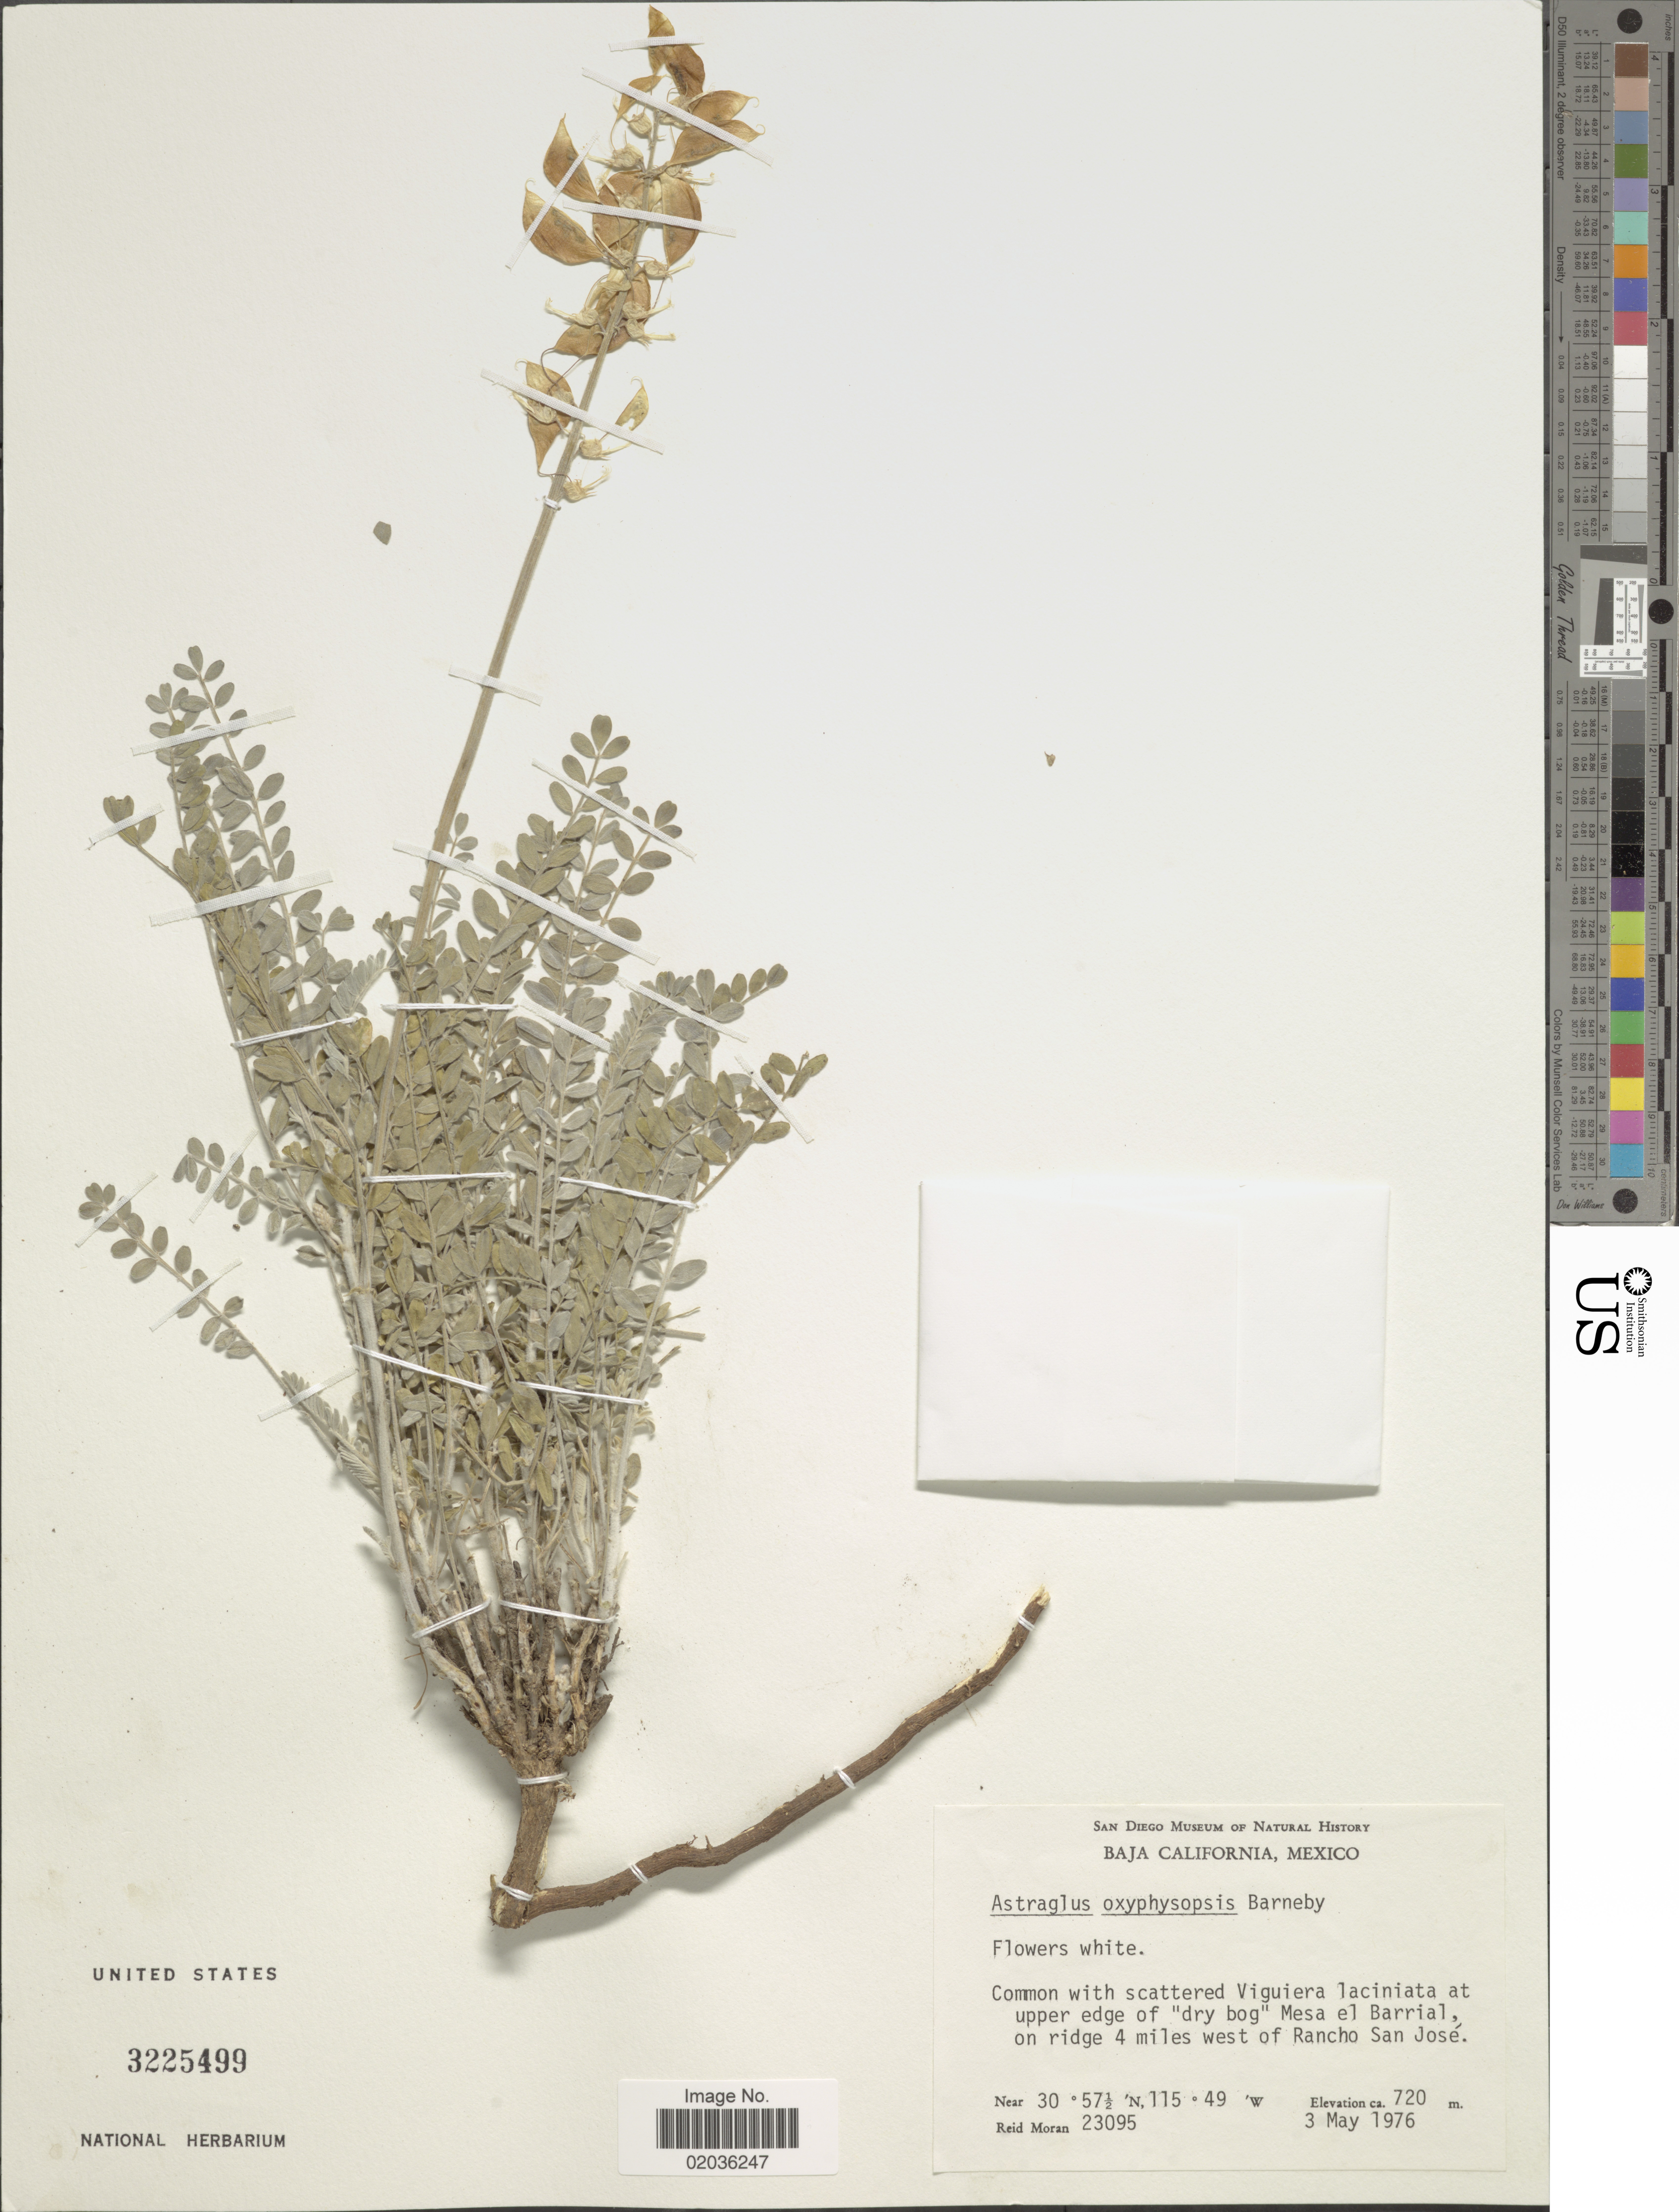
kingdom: Plantae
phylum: Tracheophyta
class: Magnoliopsida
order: Fabales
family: Fabaceae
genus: Astragalus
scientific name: Astragalus oxyphysopsis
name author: Barneby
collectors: R. V. Moran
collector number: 23095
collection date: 1976-05-03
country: Mexico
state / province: Baja California Norte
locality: At upper edge of 'dry bog' Mesa el Barrial, on ridge 4 miles west of Rancho San José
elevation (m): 720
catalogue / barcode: US 3225499